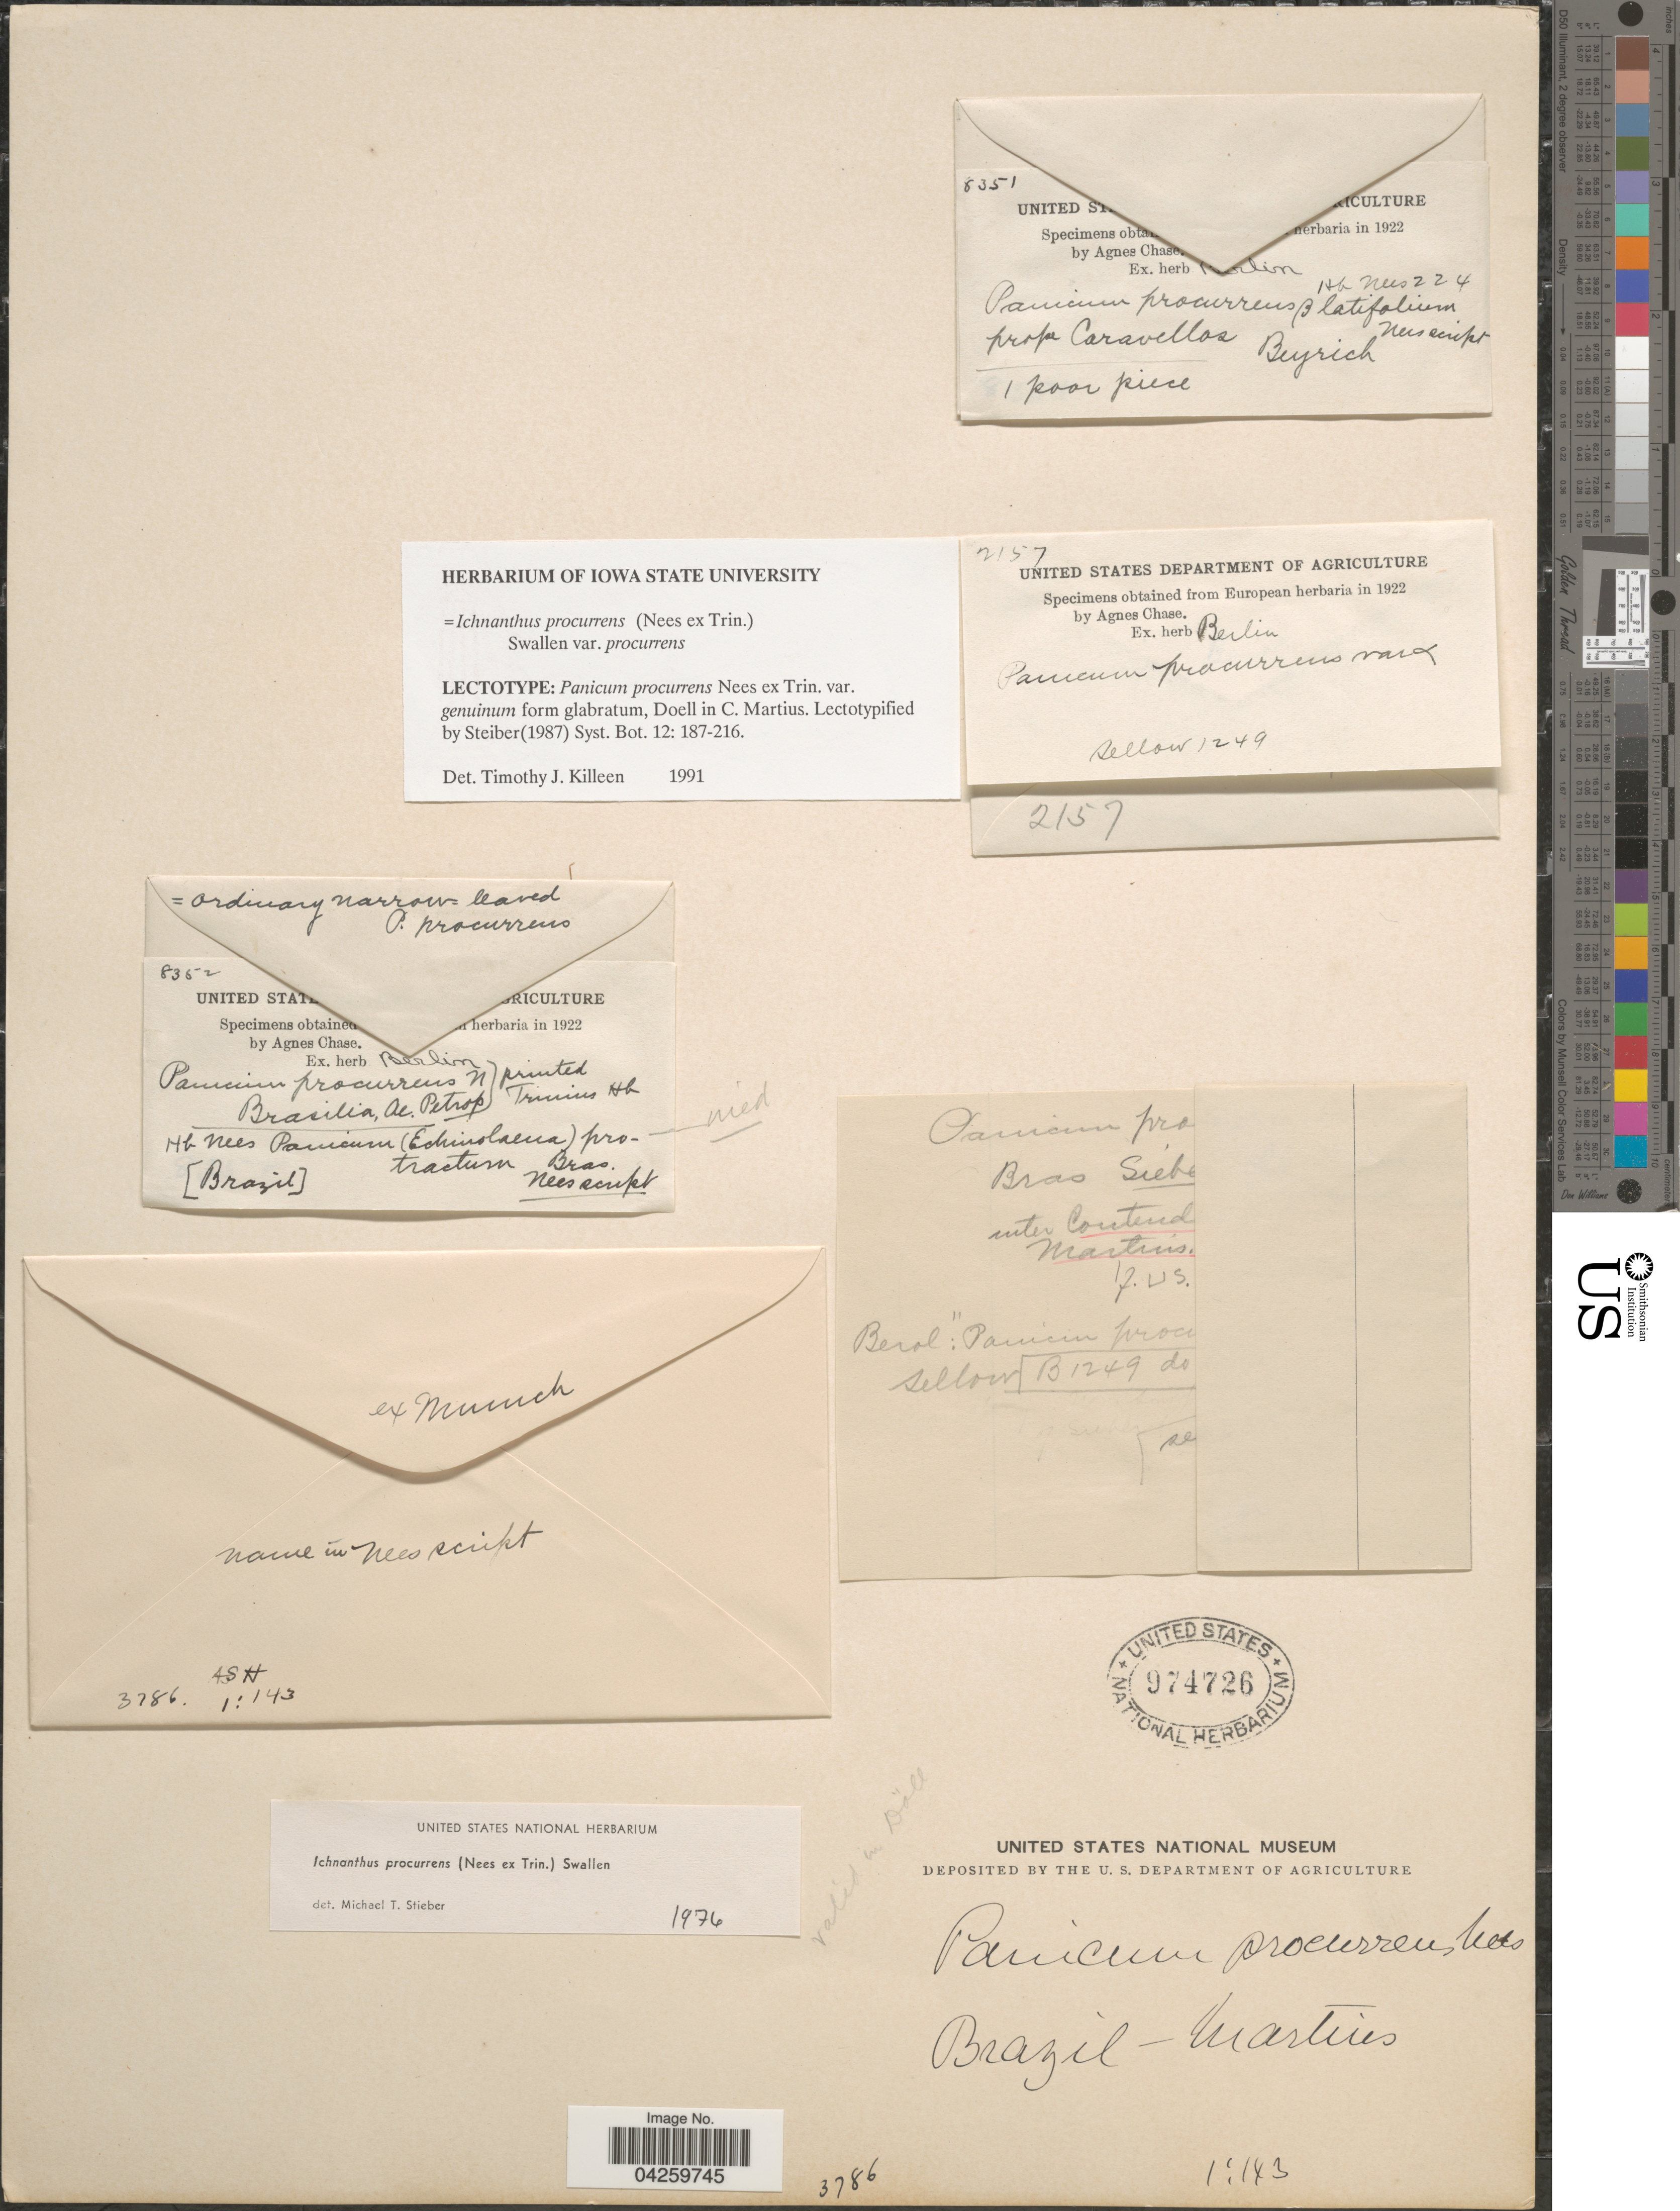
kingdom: Plantae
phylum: Tracheophyta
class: Liliopsida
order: Poales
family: Poaceae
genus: Ichnanthus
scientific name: Ichnanthus procurrens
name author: (Nees ex Trin.) Swallen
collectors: -. Martinis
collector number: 3786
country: Brazil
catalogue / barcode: US 974726